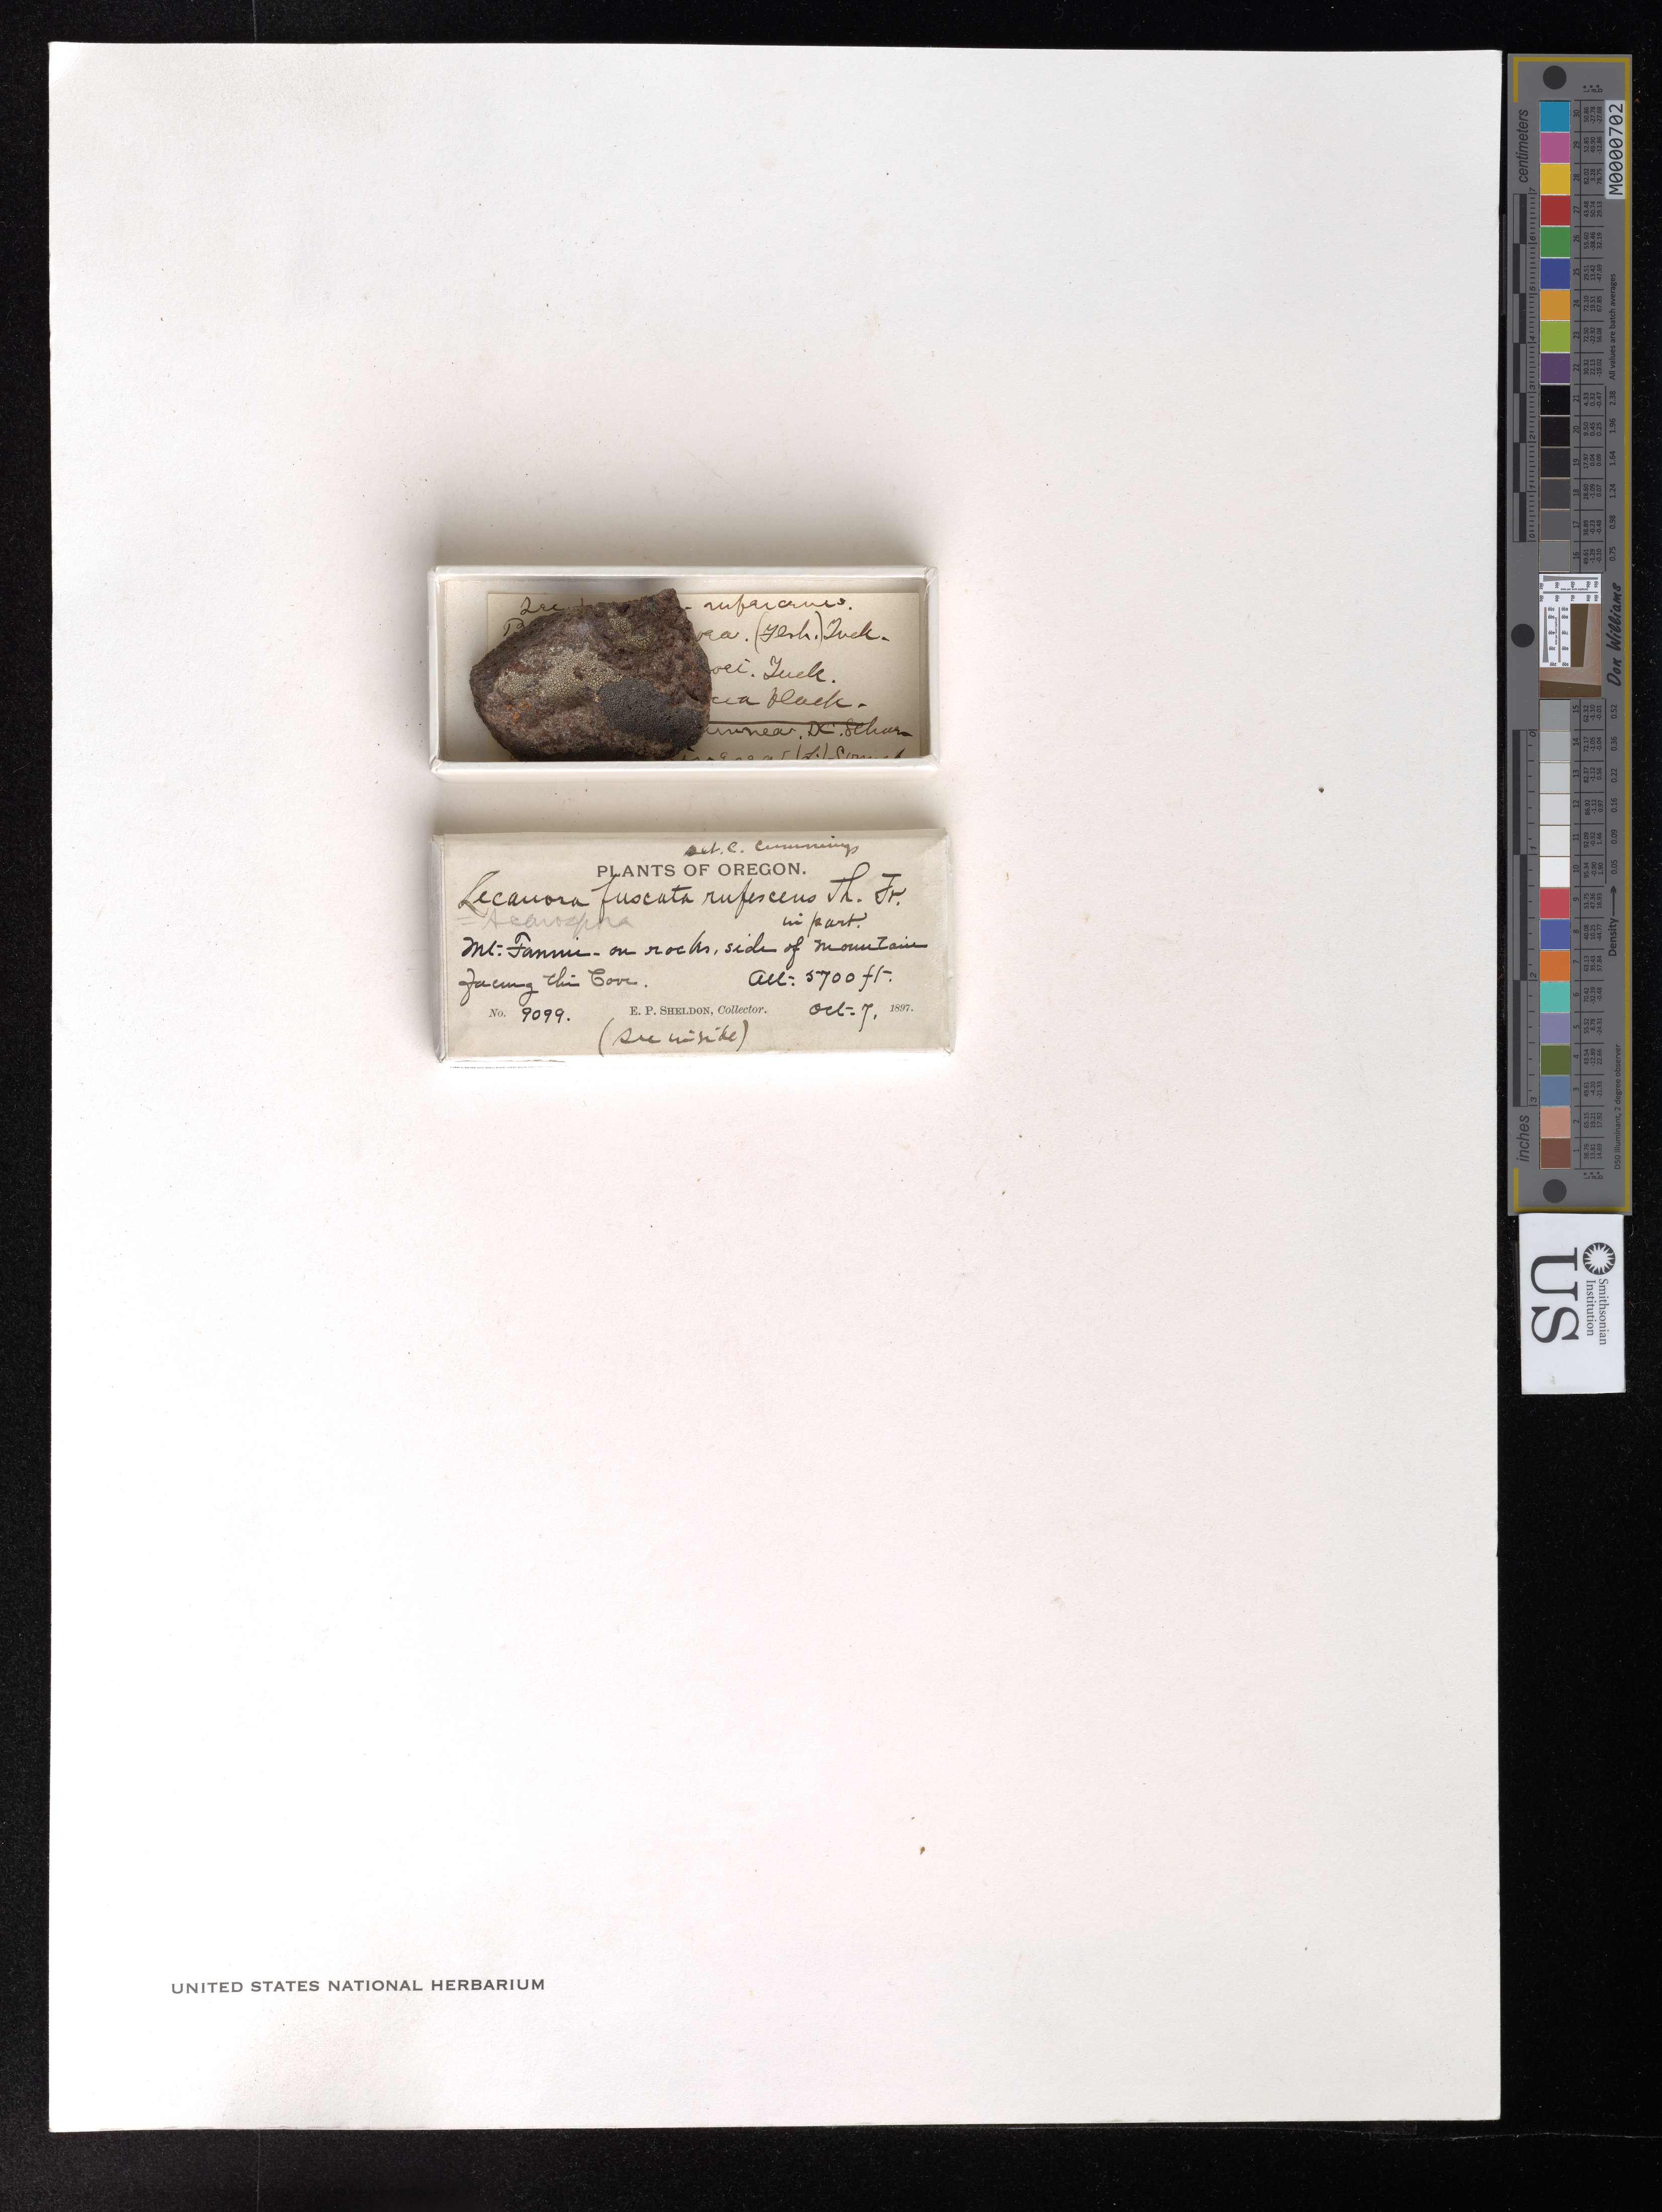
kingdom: Fungi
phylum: Ascomycota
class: Lecanoromycetes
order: Acarosporales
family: Acarosporaceae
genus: Acarospora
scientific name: Acarospora fuscata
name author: (Ach.) Arnold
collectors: E. P. Sheldon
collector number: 9099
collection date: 1897-10-07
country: United States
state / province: Oregon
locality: Mt. Fannie.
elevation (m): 1737